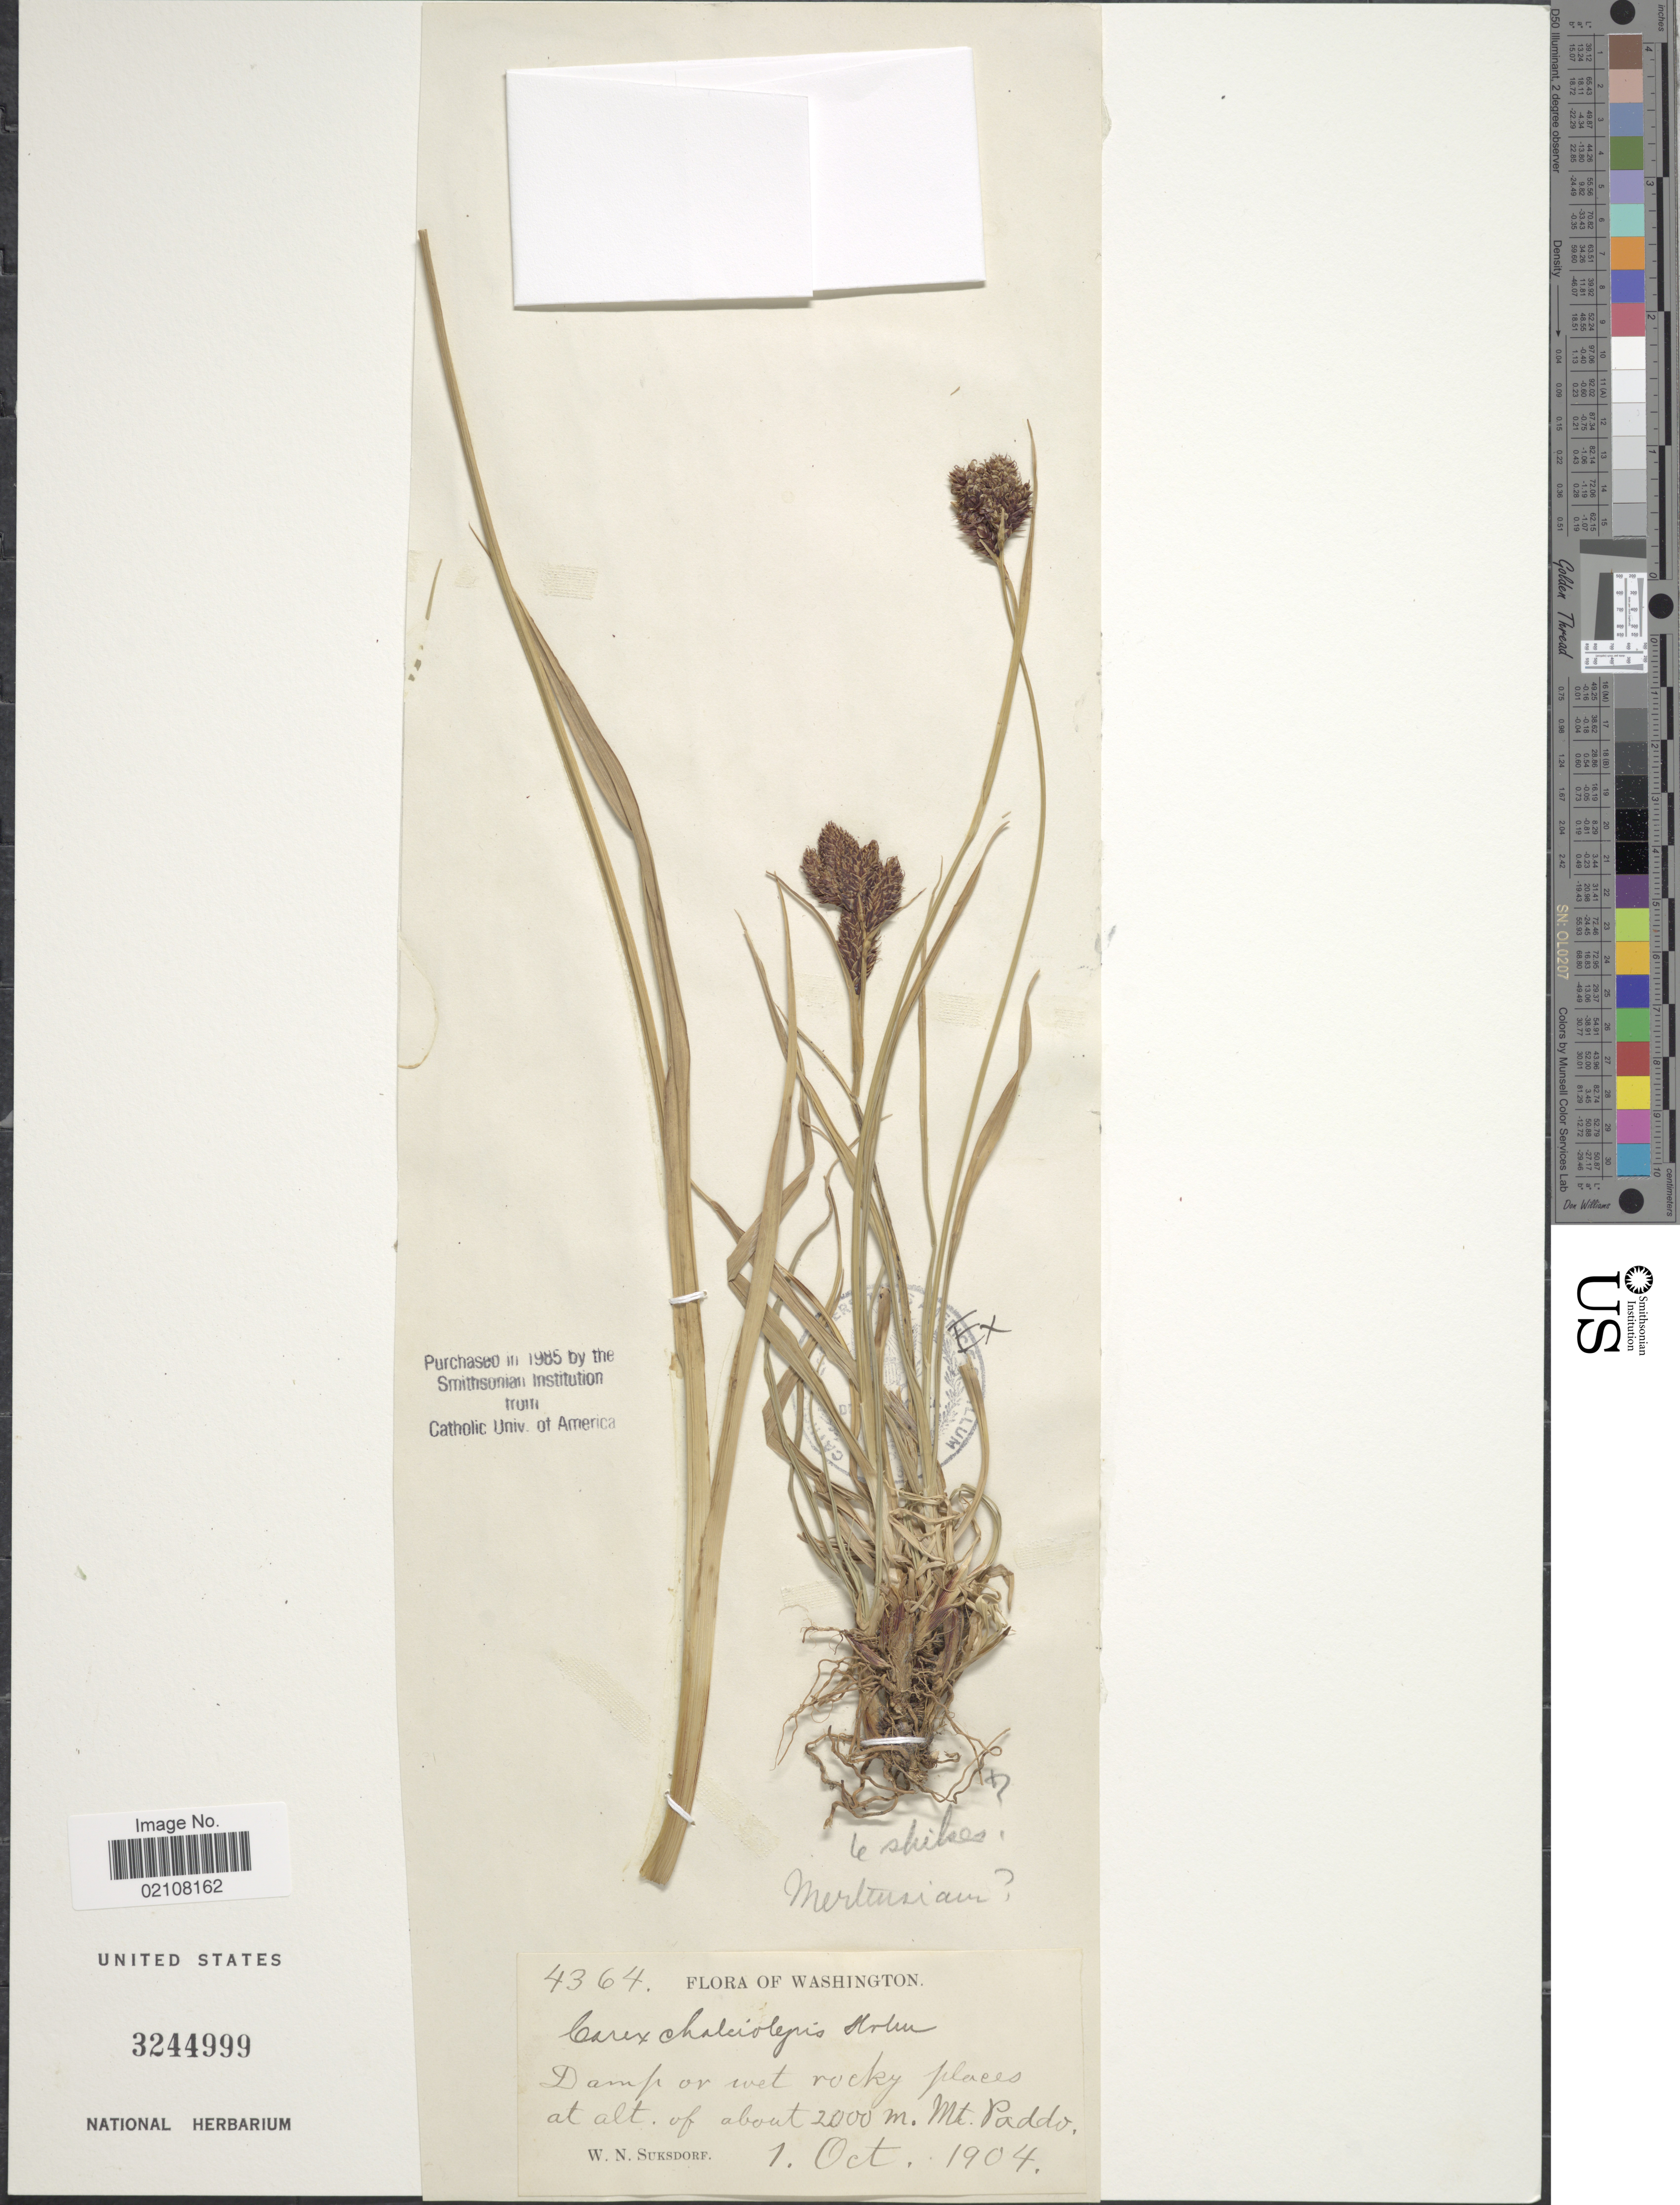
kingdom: Plantae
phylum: Tracheophyta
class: Liliopsida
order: Poales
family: Cyperaceae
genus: Carex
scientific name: Carex chalciolepis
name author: Holm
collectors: W. N. Suksdorf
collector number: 4364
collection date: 1904-10-01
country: United States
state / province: Washington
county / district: Skamania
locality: Damp or wet rocky places, Mt. Paddo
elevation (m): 2000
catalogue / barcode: US 32449999